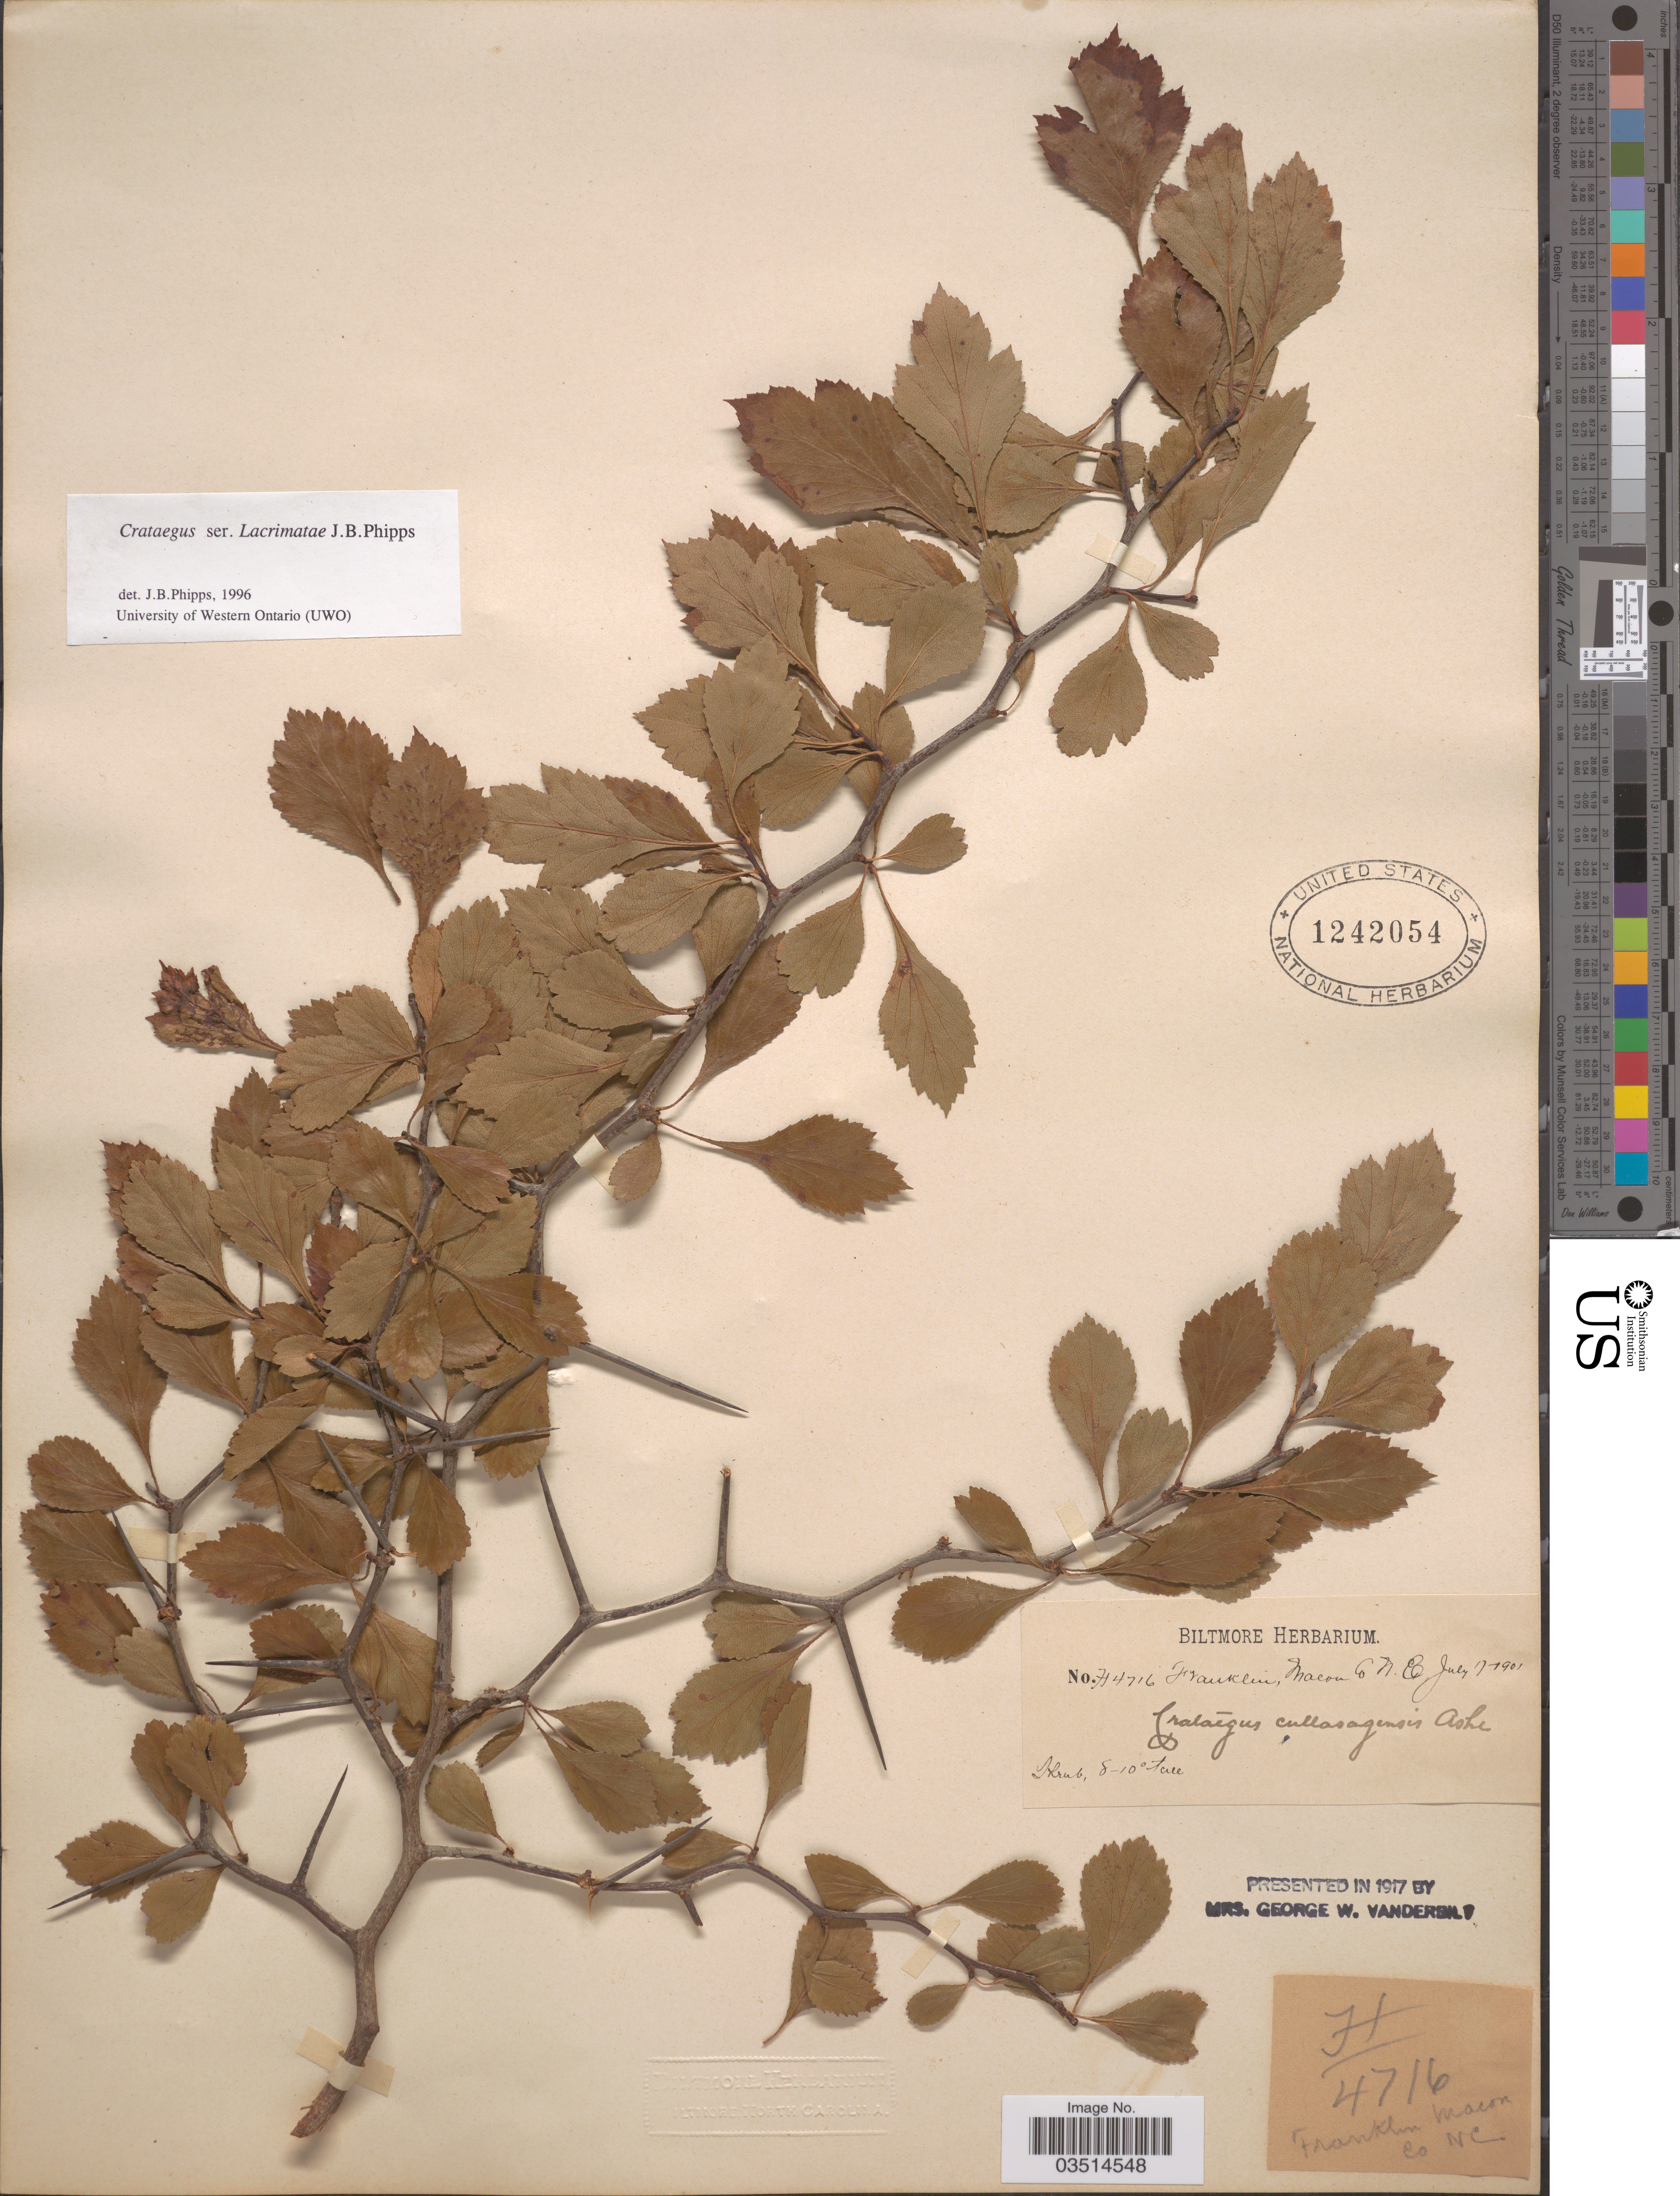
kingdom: Plantae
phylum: Tracheophyta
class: Magnoliopsida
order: Rosales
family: Rosaceae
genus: Crataegus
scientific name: Crataegus cullasagensis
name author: Ashe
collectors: ex herb. Biltmore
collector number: H4716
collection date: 1901-07-17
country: United States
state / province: North Carolina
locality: Franklin, Macon Co.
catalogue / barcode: US 1242054